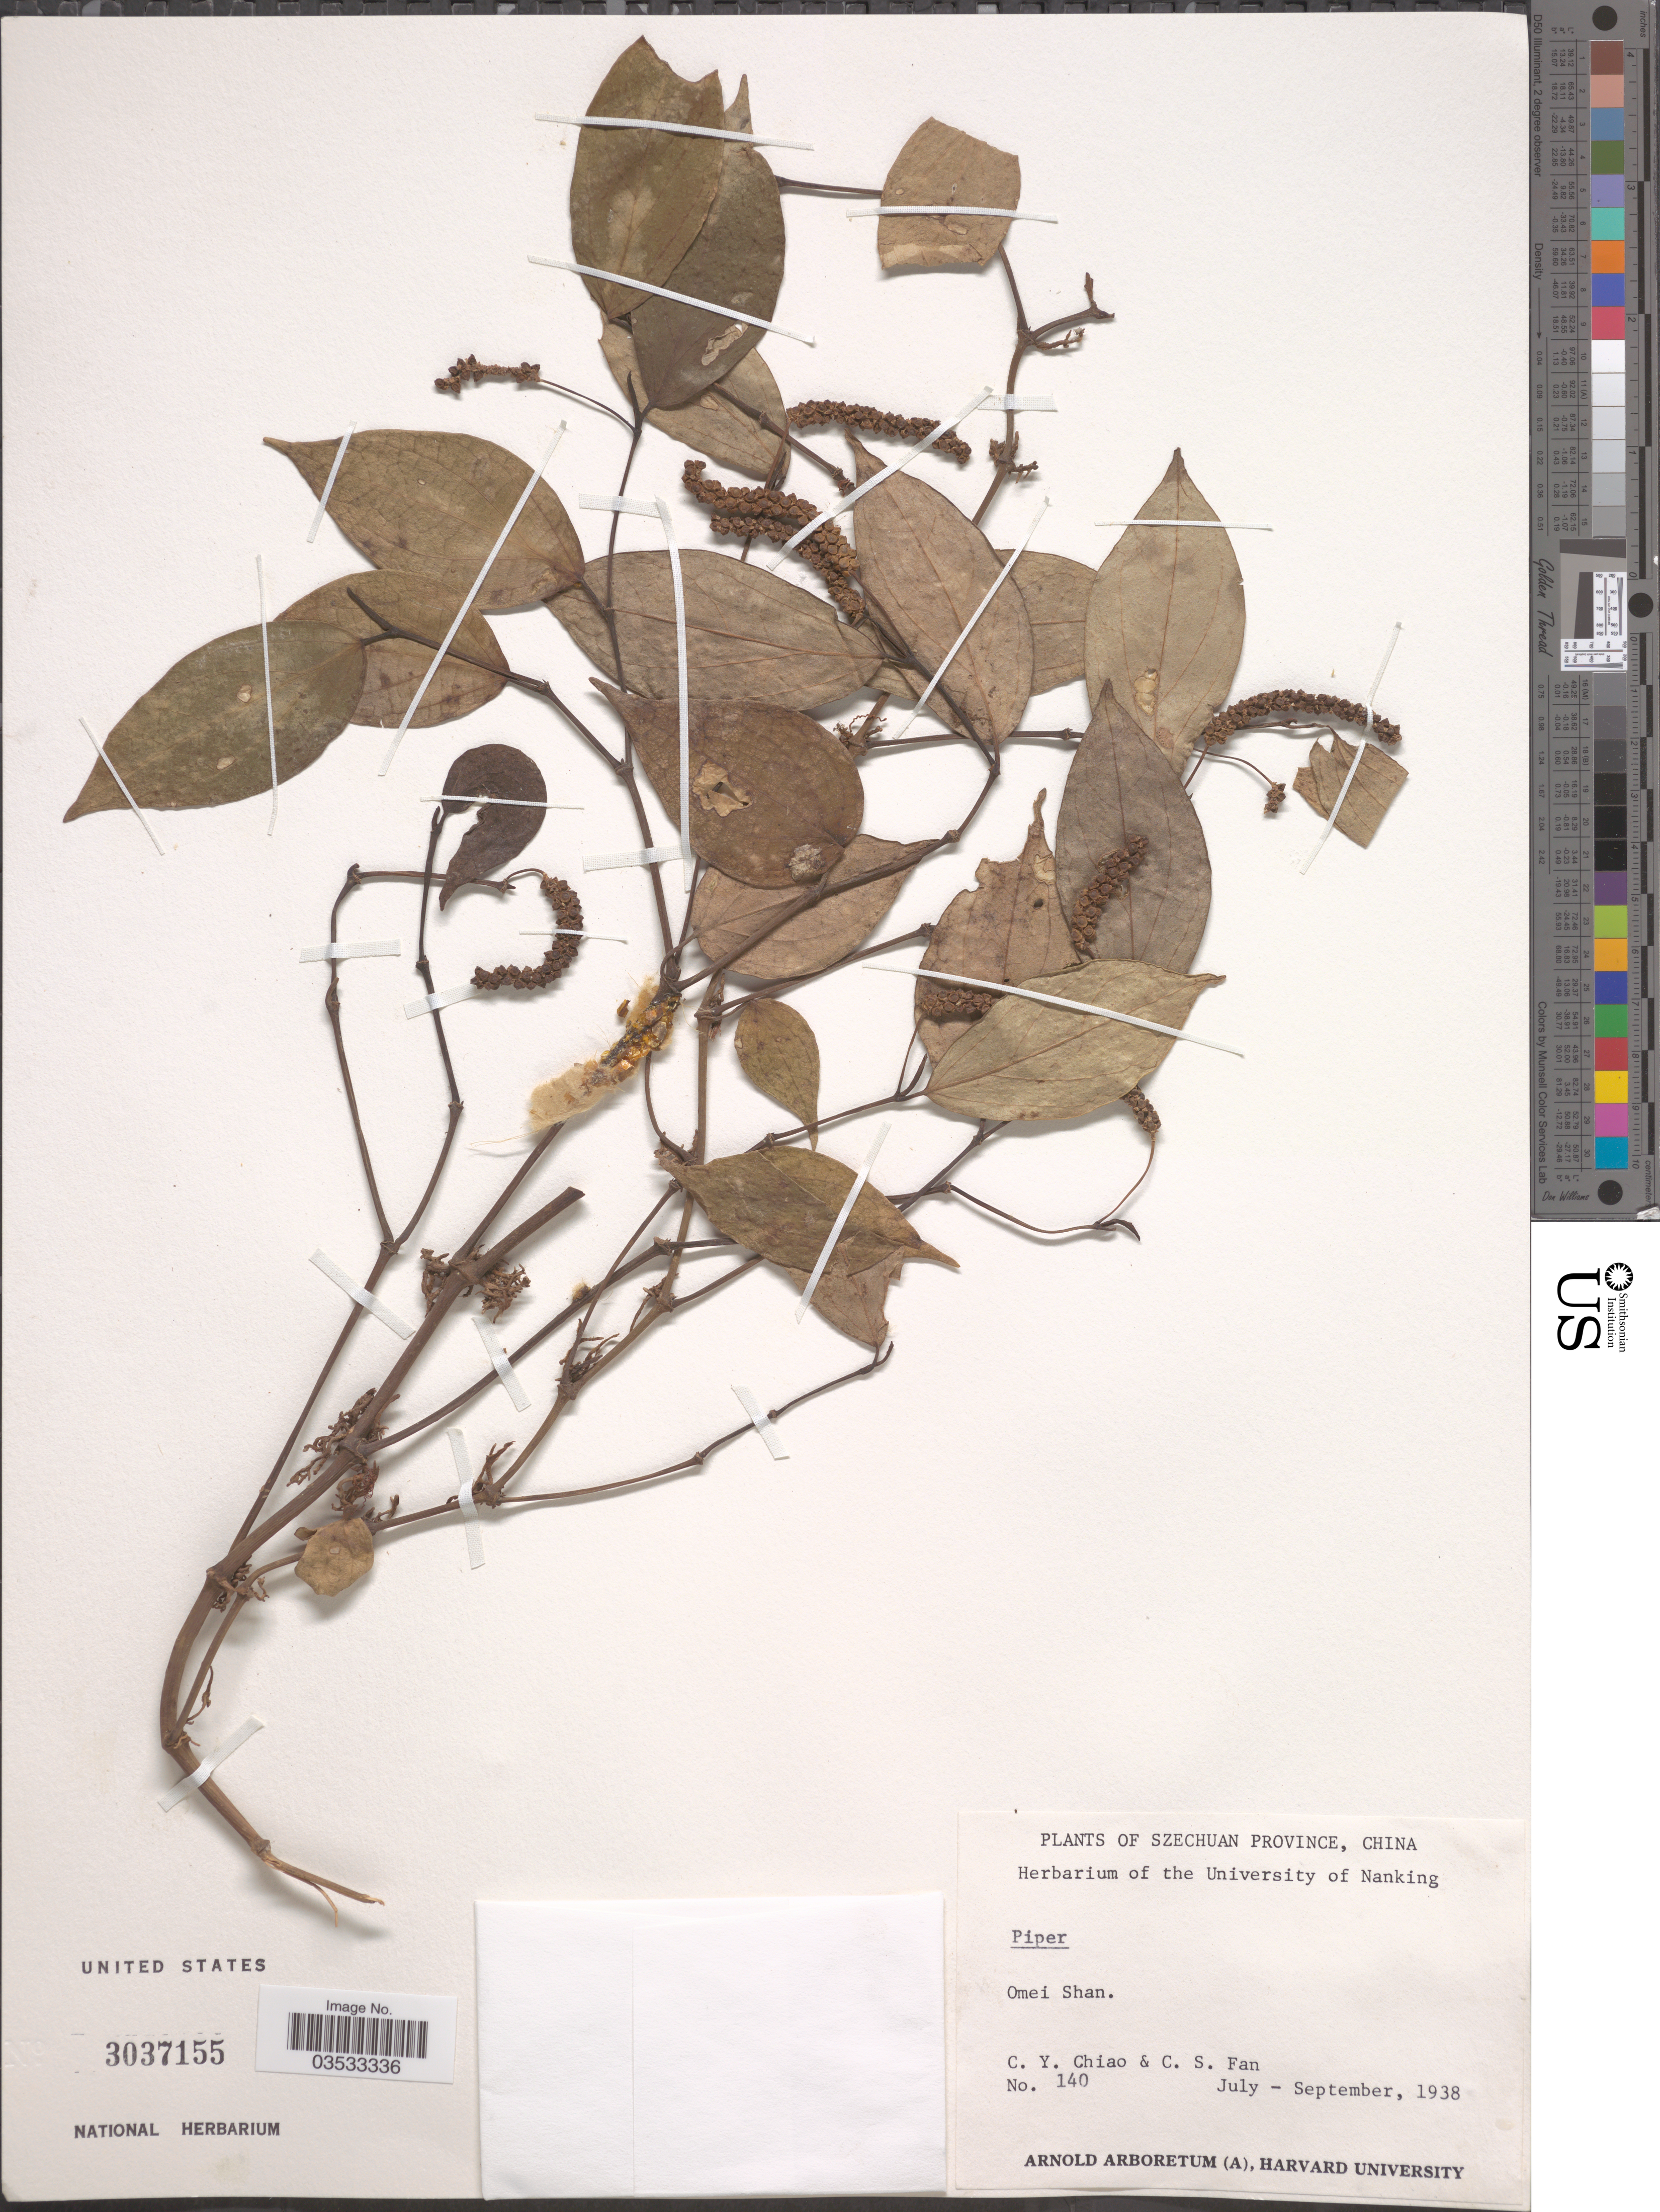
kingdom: Plantae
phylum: Tracheophyta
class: Magnoliopsida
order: Piperales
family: Piperaceae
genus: Piper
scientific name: Piper austrocaledonicum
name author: C. DC.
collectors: C. Y. Chiao & C. S. Fan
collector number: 140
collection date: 1938-07/1938-09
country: China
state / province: Sichuan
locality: Szechuan Province. Omei Shan.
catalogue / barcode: US 3037155